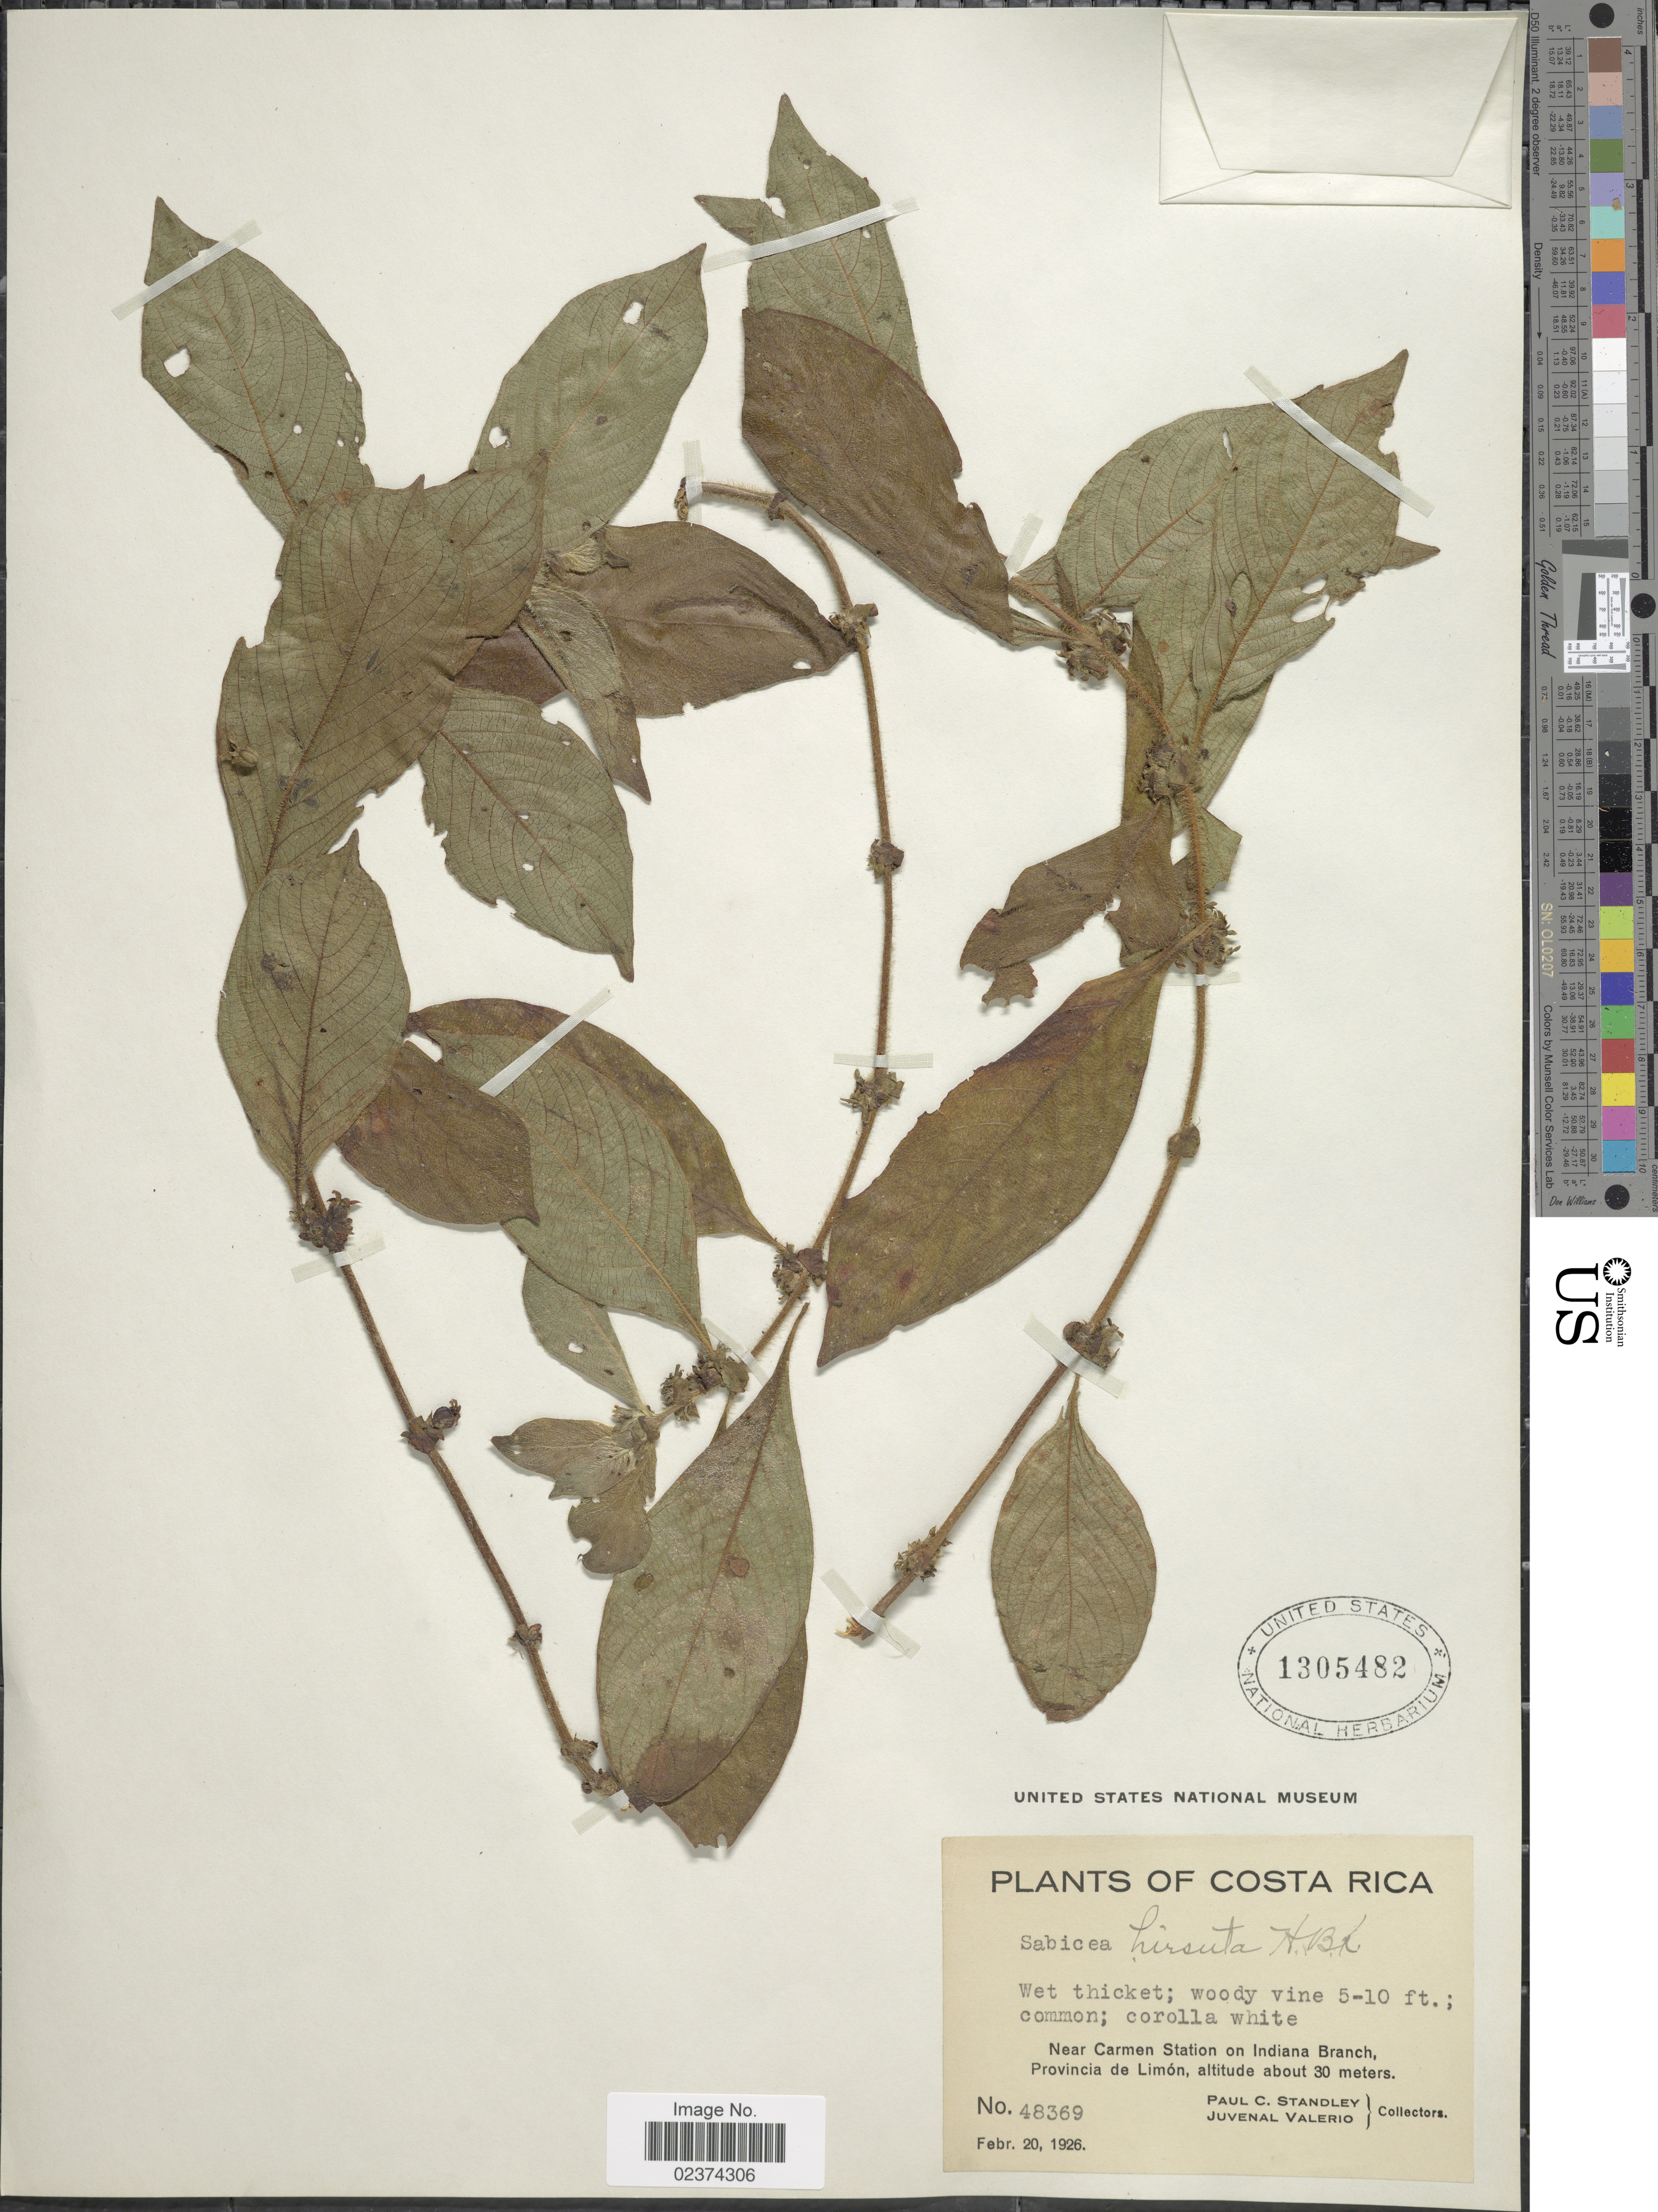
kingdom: Plantae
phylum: Tracheophyta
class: Magnoliopsida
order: Gentianales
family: Rubiaceae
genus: Sabicea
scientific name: Sabicea hirsuta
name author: Kunth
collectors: P. C. Standley & J. Valerio R.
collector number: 48369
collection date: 1926-02-20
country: Costa Rica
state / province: Limón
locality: Near Carmen Station on Indiana Branch, Provincia de Limón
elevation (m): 30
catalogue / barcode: US 1305482